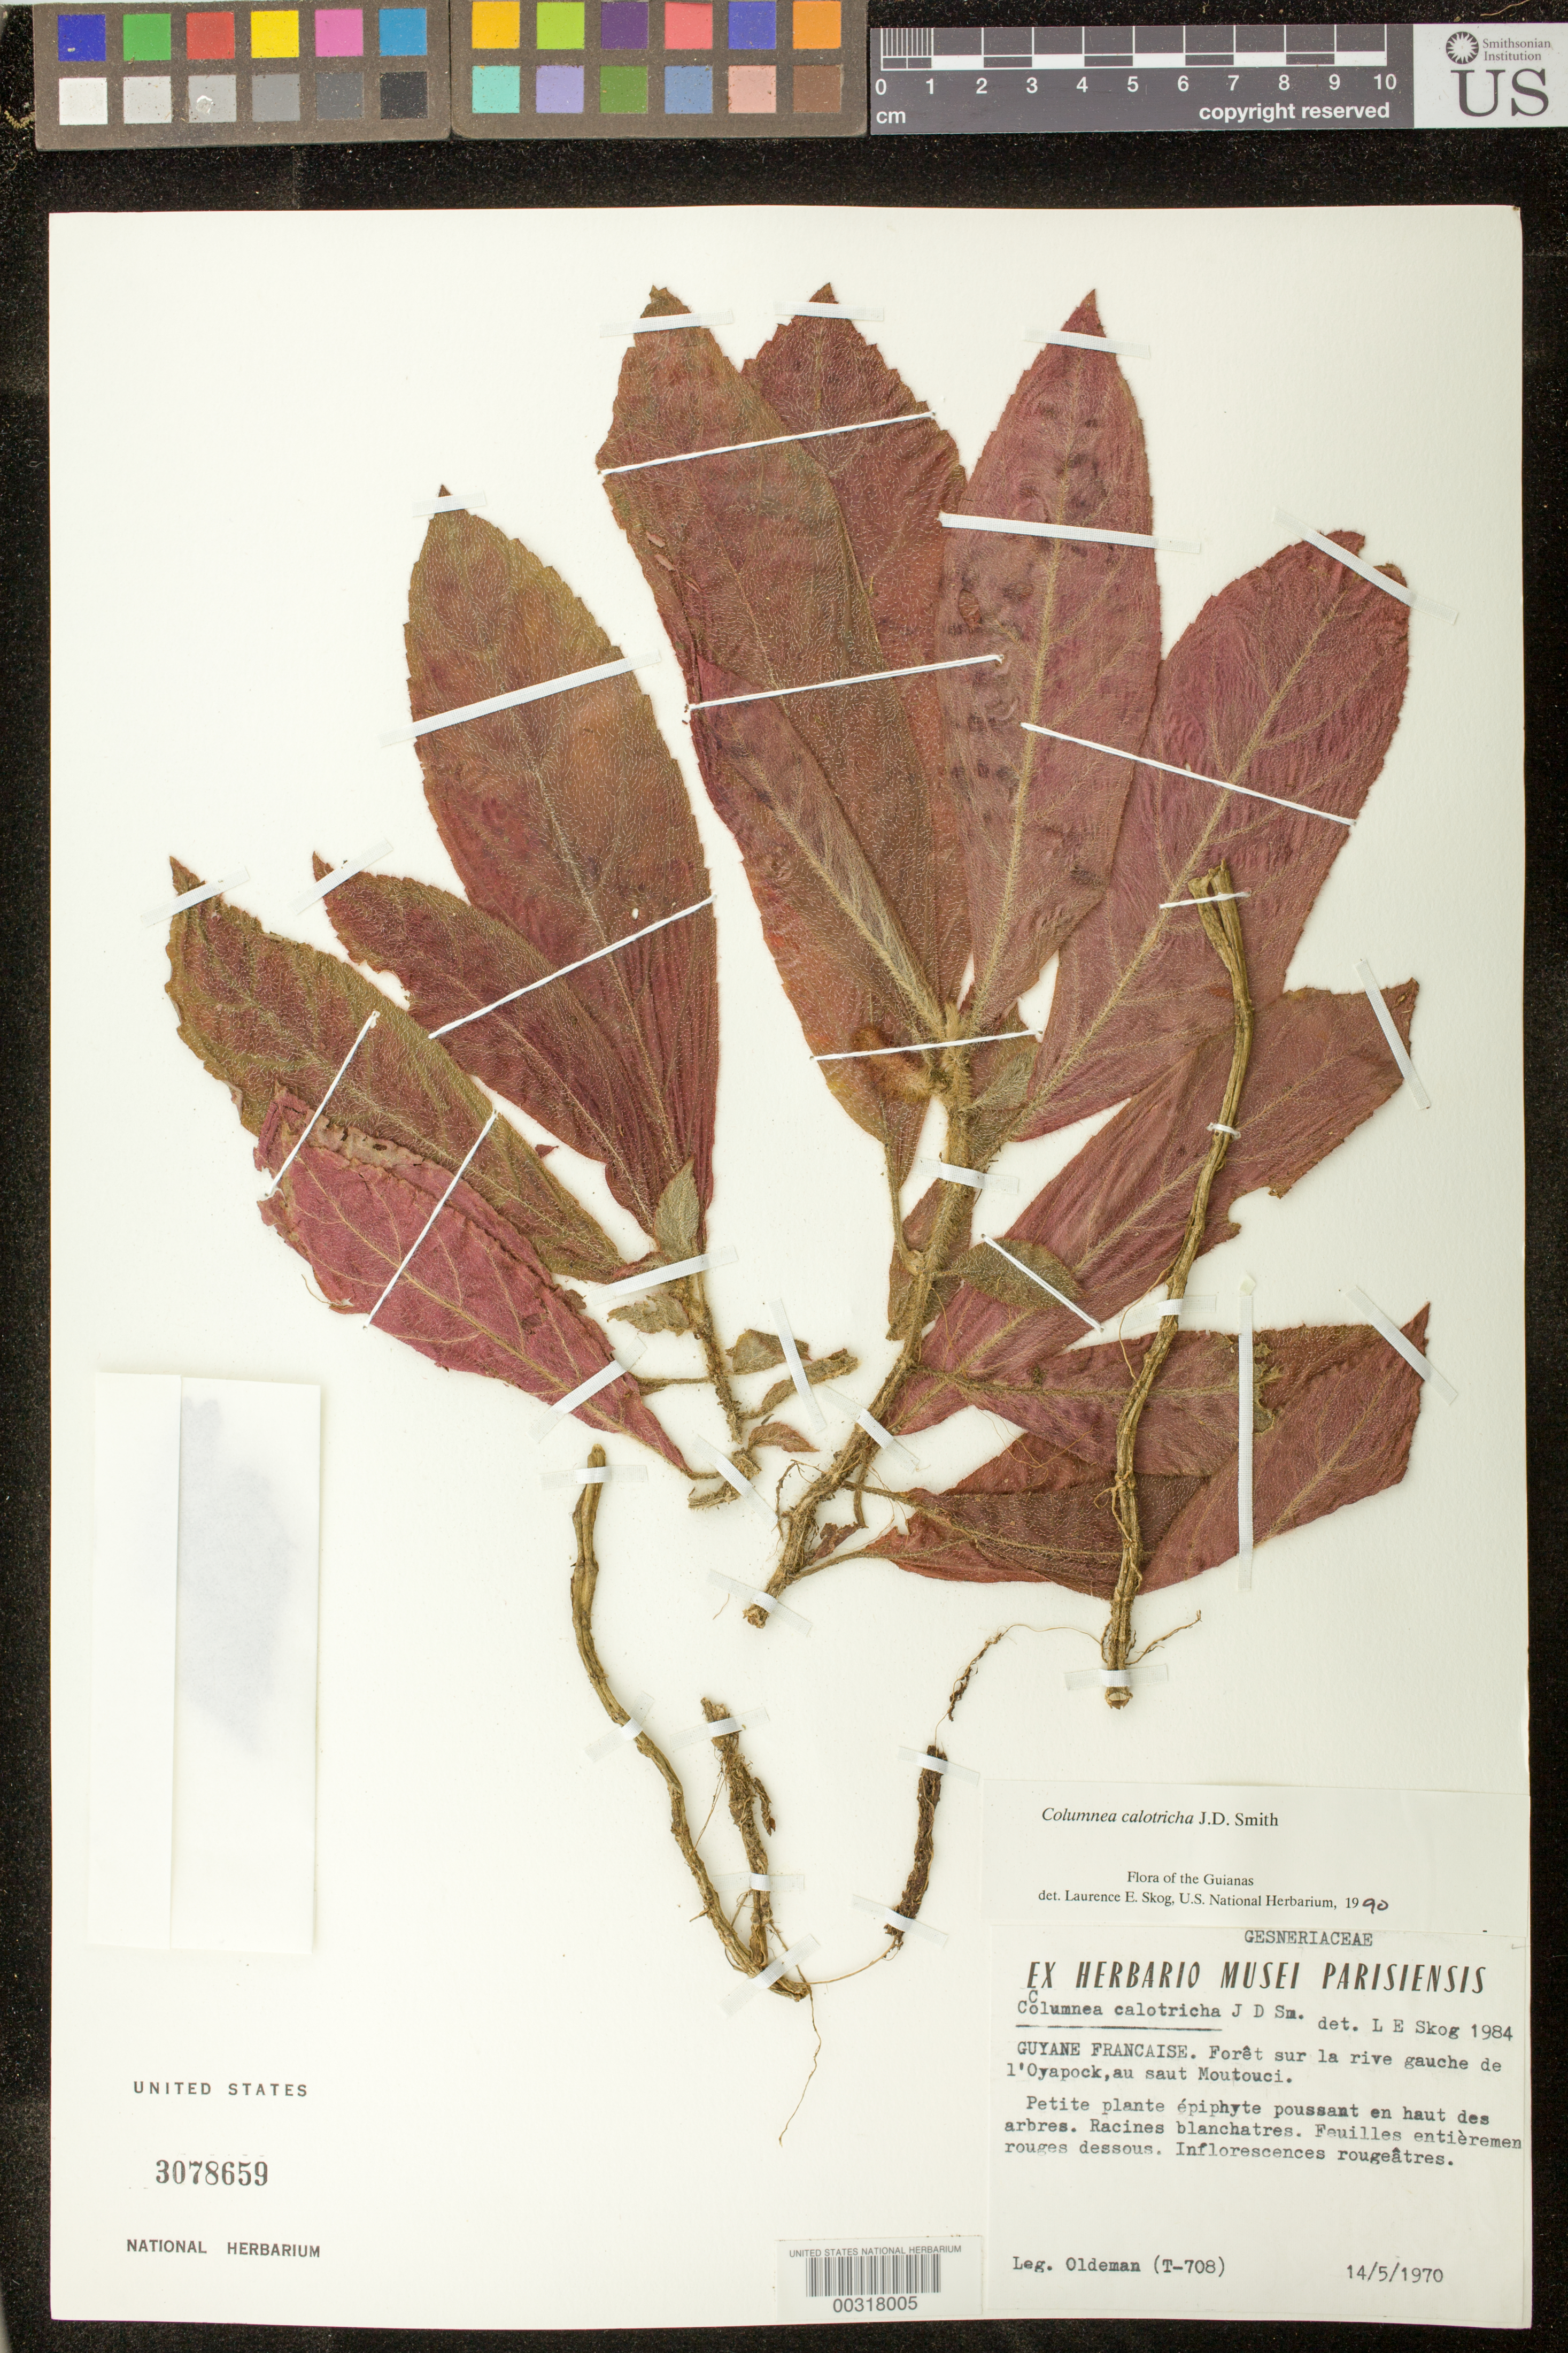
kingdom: Plantae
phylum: Tracheophyta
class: Magnoliopsida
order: Lamiales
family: Gesneriaceae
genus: Columnea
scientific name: Columnea calotricha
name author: Donn. Sm.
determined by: Skog, Laurence E.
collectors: R. Oldeman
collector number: T- 708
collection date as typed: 14 May 1970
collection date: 1970-05-14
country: French Guiana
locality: Rive gauche de l'Oyapock, au Saut Moutouci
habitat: Forêt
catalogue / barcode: US 3078659